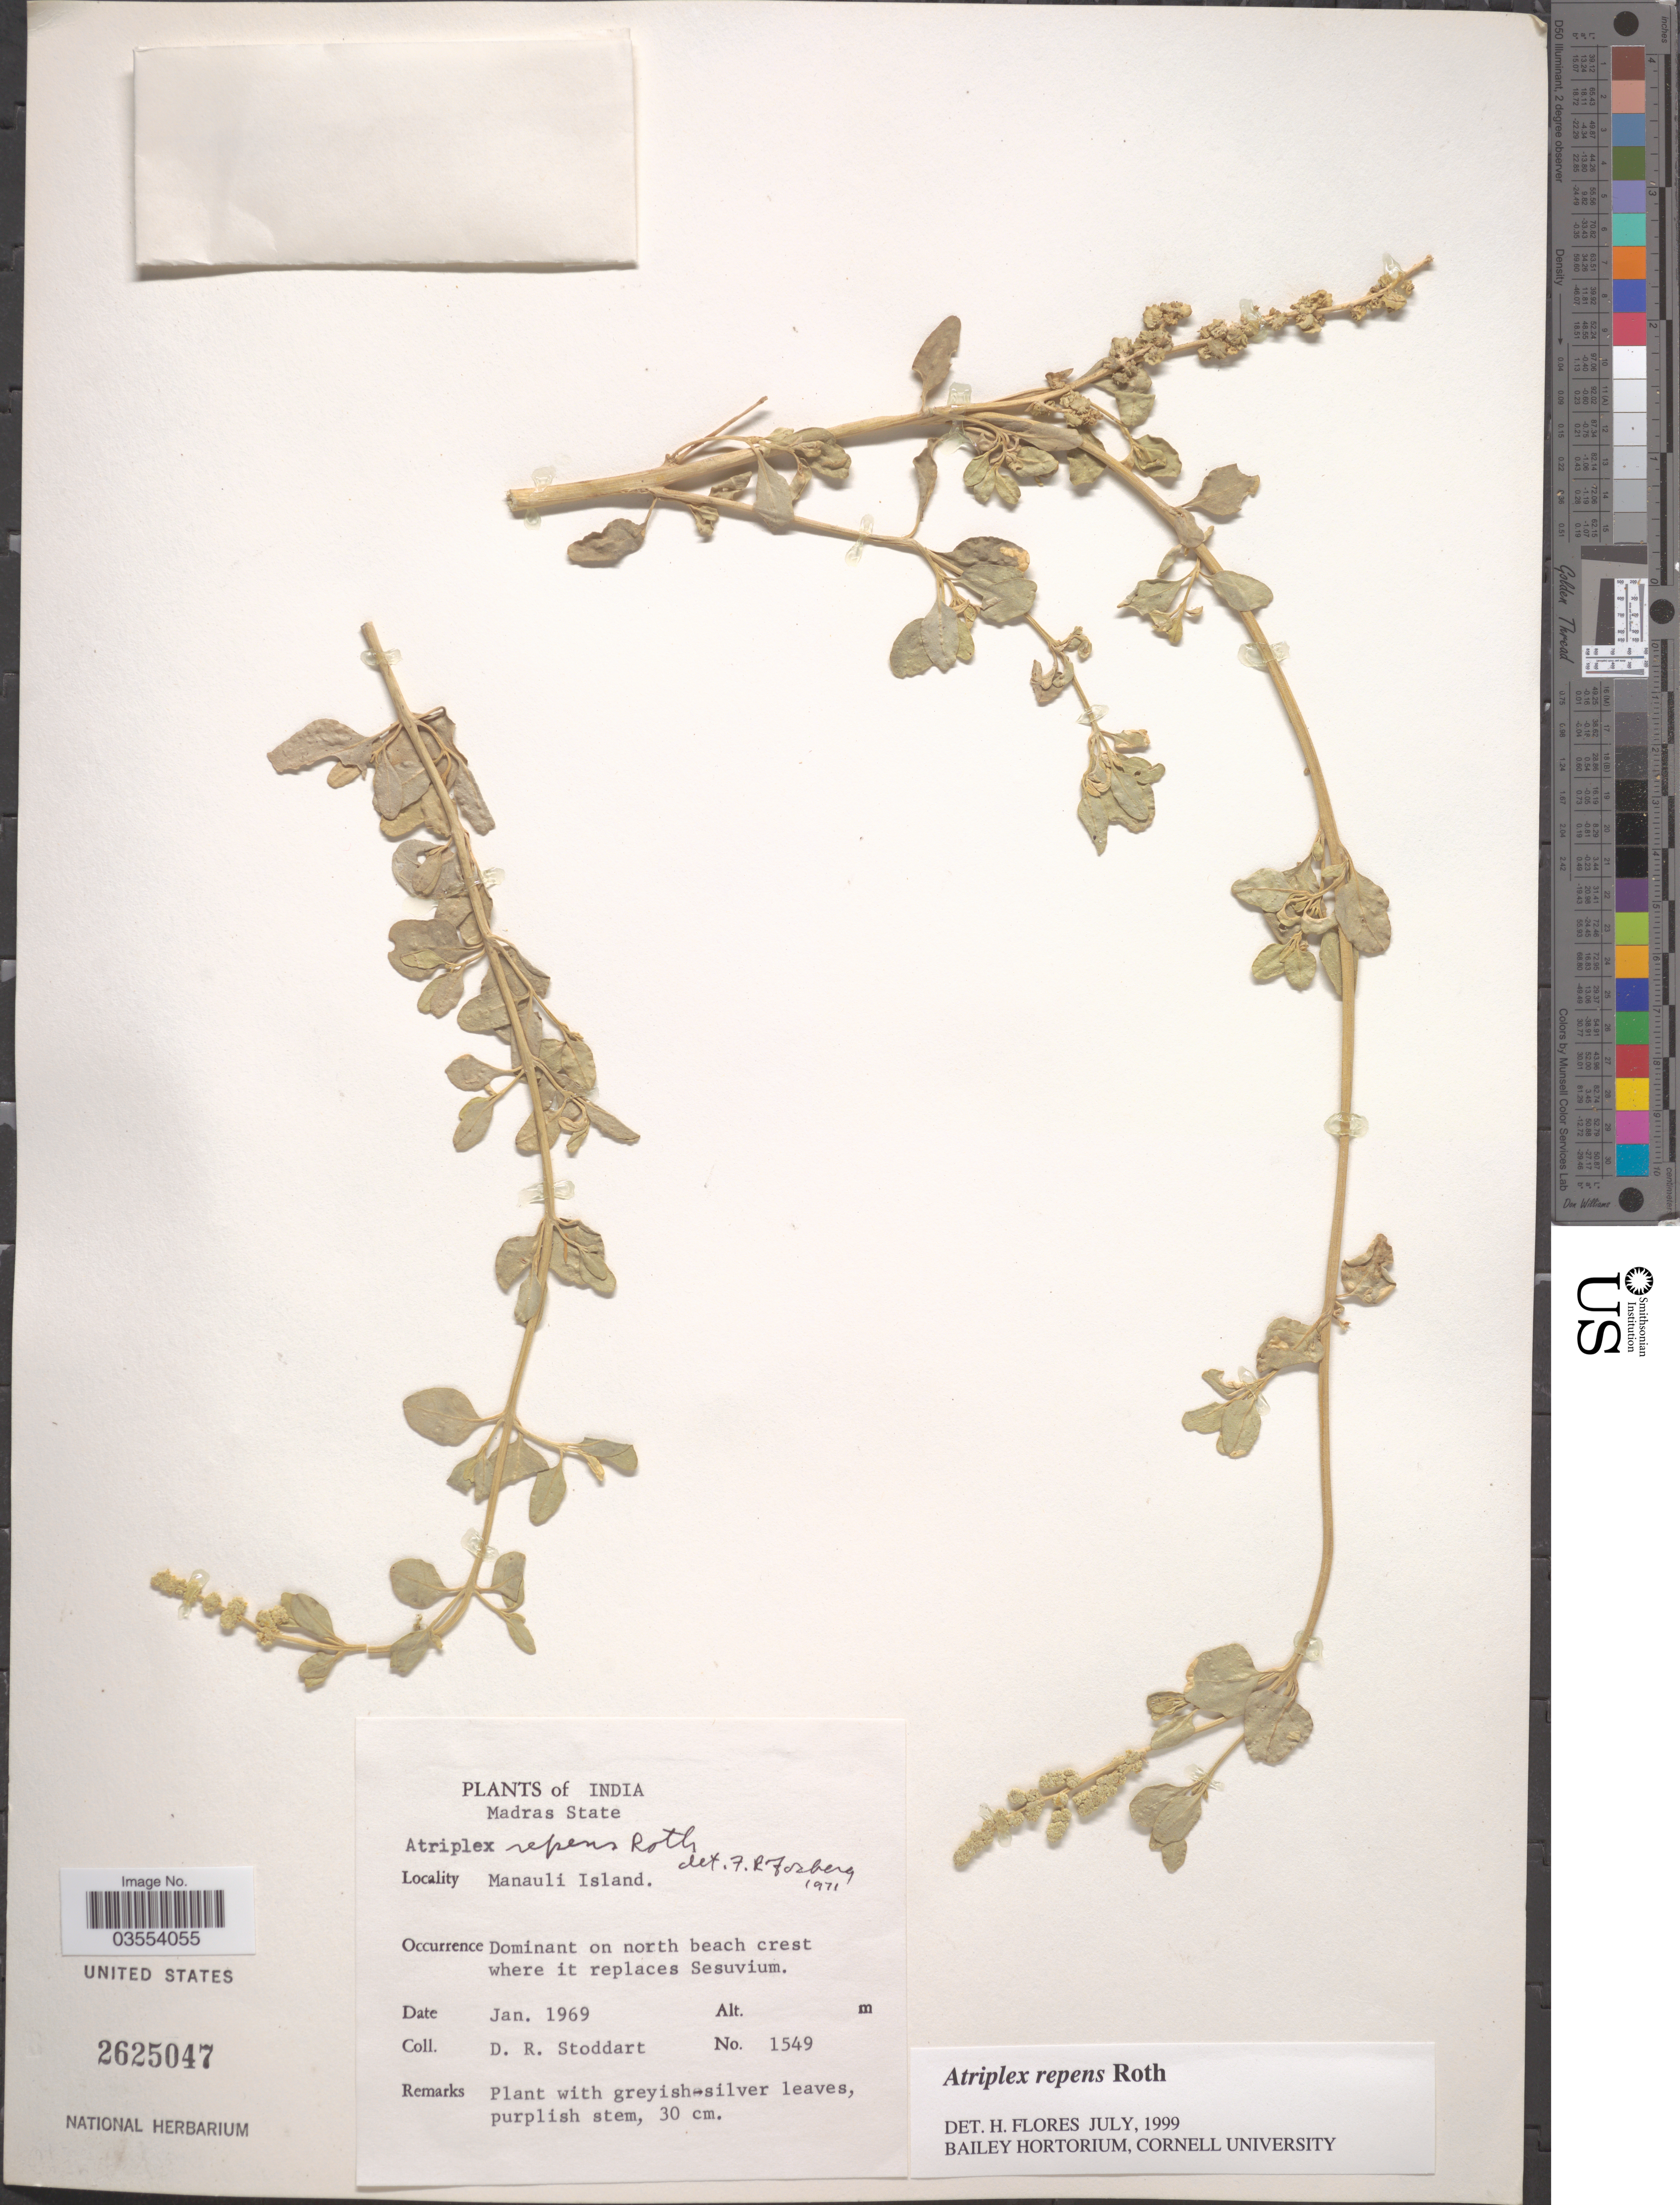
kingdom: Plantae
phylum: Tracheophyta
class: Magnoliopsida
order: Caryophyllales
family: Amaranthaceae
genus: Atriplex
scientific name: Atriplex repens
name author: Roth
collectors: D. R. Stoddart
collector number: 1549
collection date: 1969-01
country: India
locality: Madras State. Manauli Island.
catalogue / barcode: US 2625047